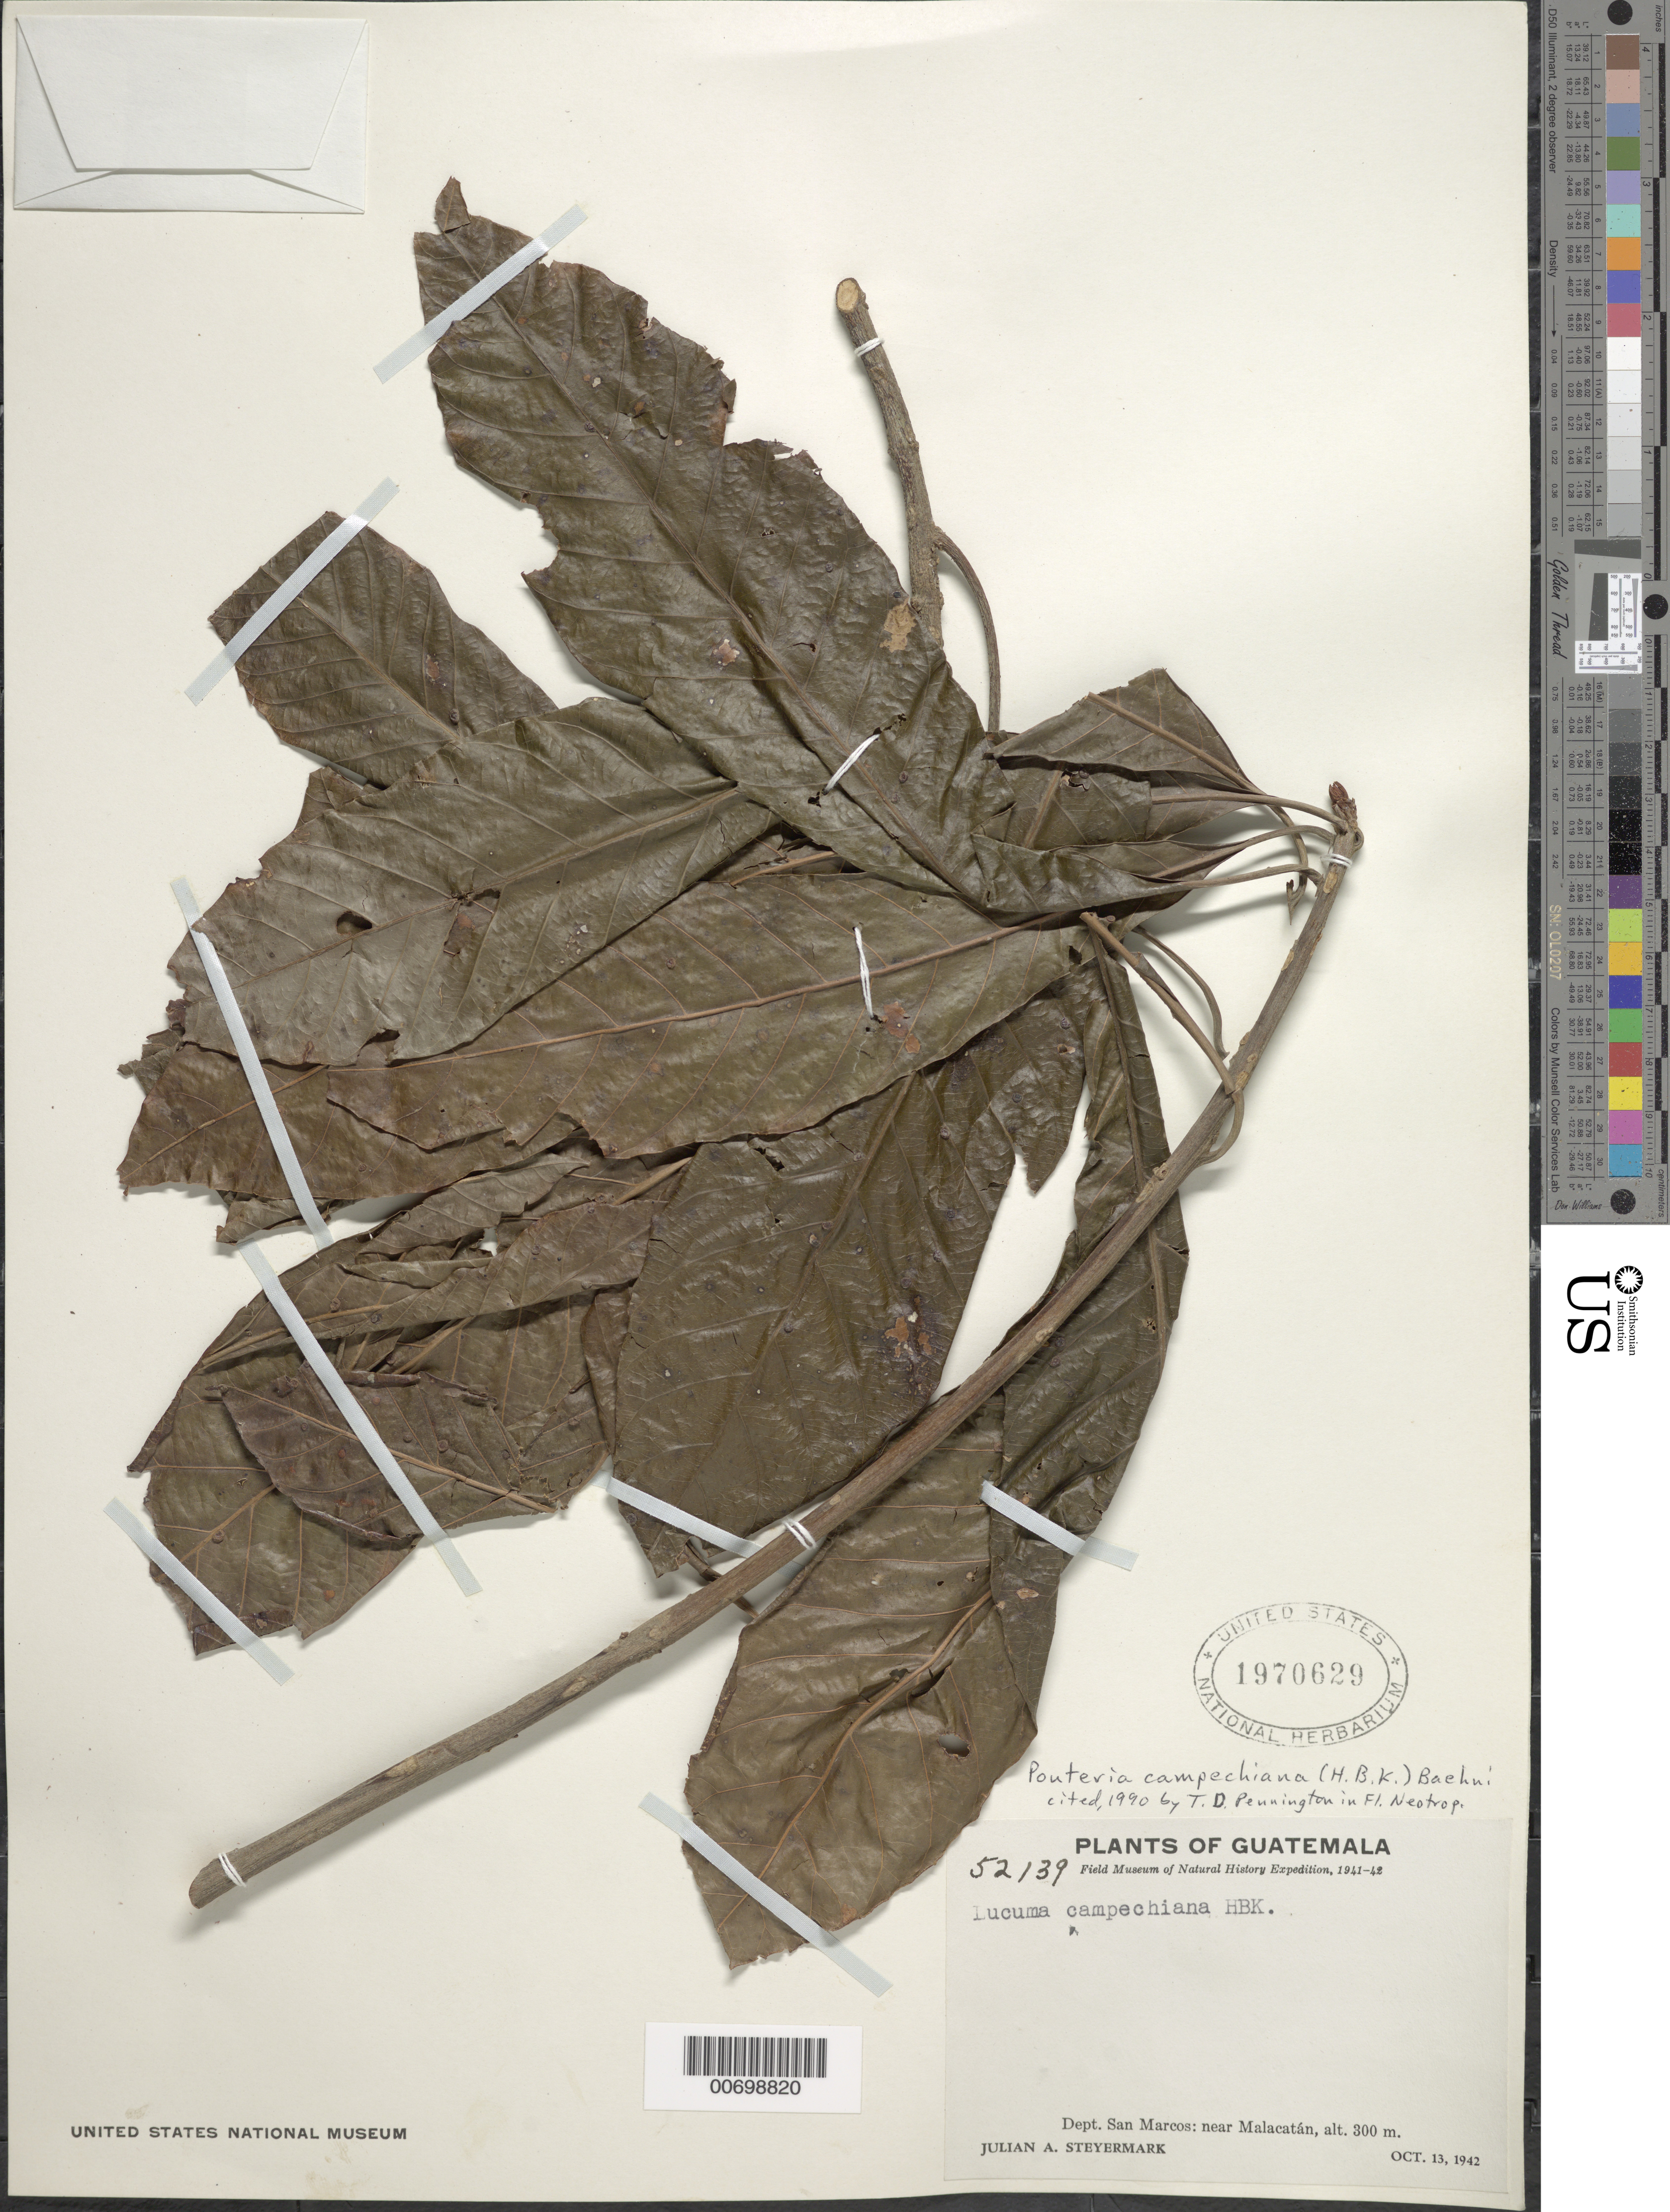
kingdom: Plantae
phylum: Tracheophyta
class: Magnoliopsida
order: Ericales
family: Sapotaceae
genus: Pouteria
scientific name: Pouteria campechiana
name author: (Kunth) Baehni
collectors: J. Steyermark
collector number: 52139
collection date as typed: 13 Oct 1942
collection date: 1942-10-13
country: Guatemala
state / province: San Marcos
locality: Near Malacatan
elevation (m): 300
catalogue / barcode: US 1970629